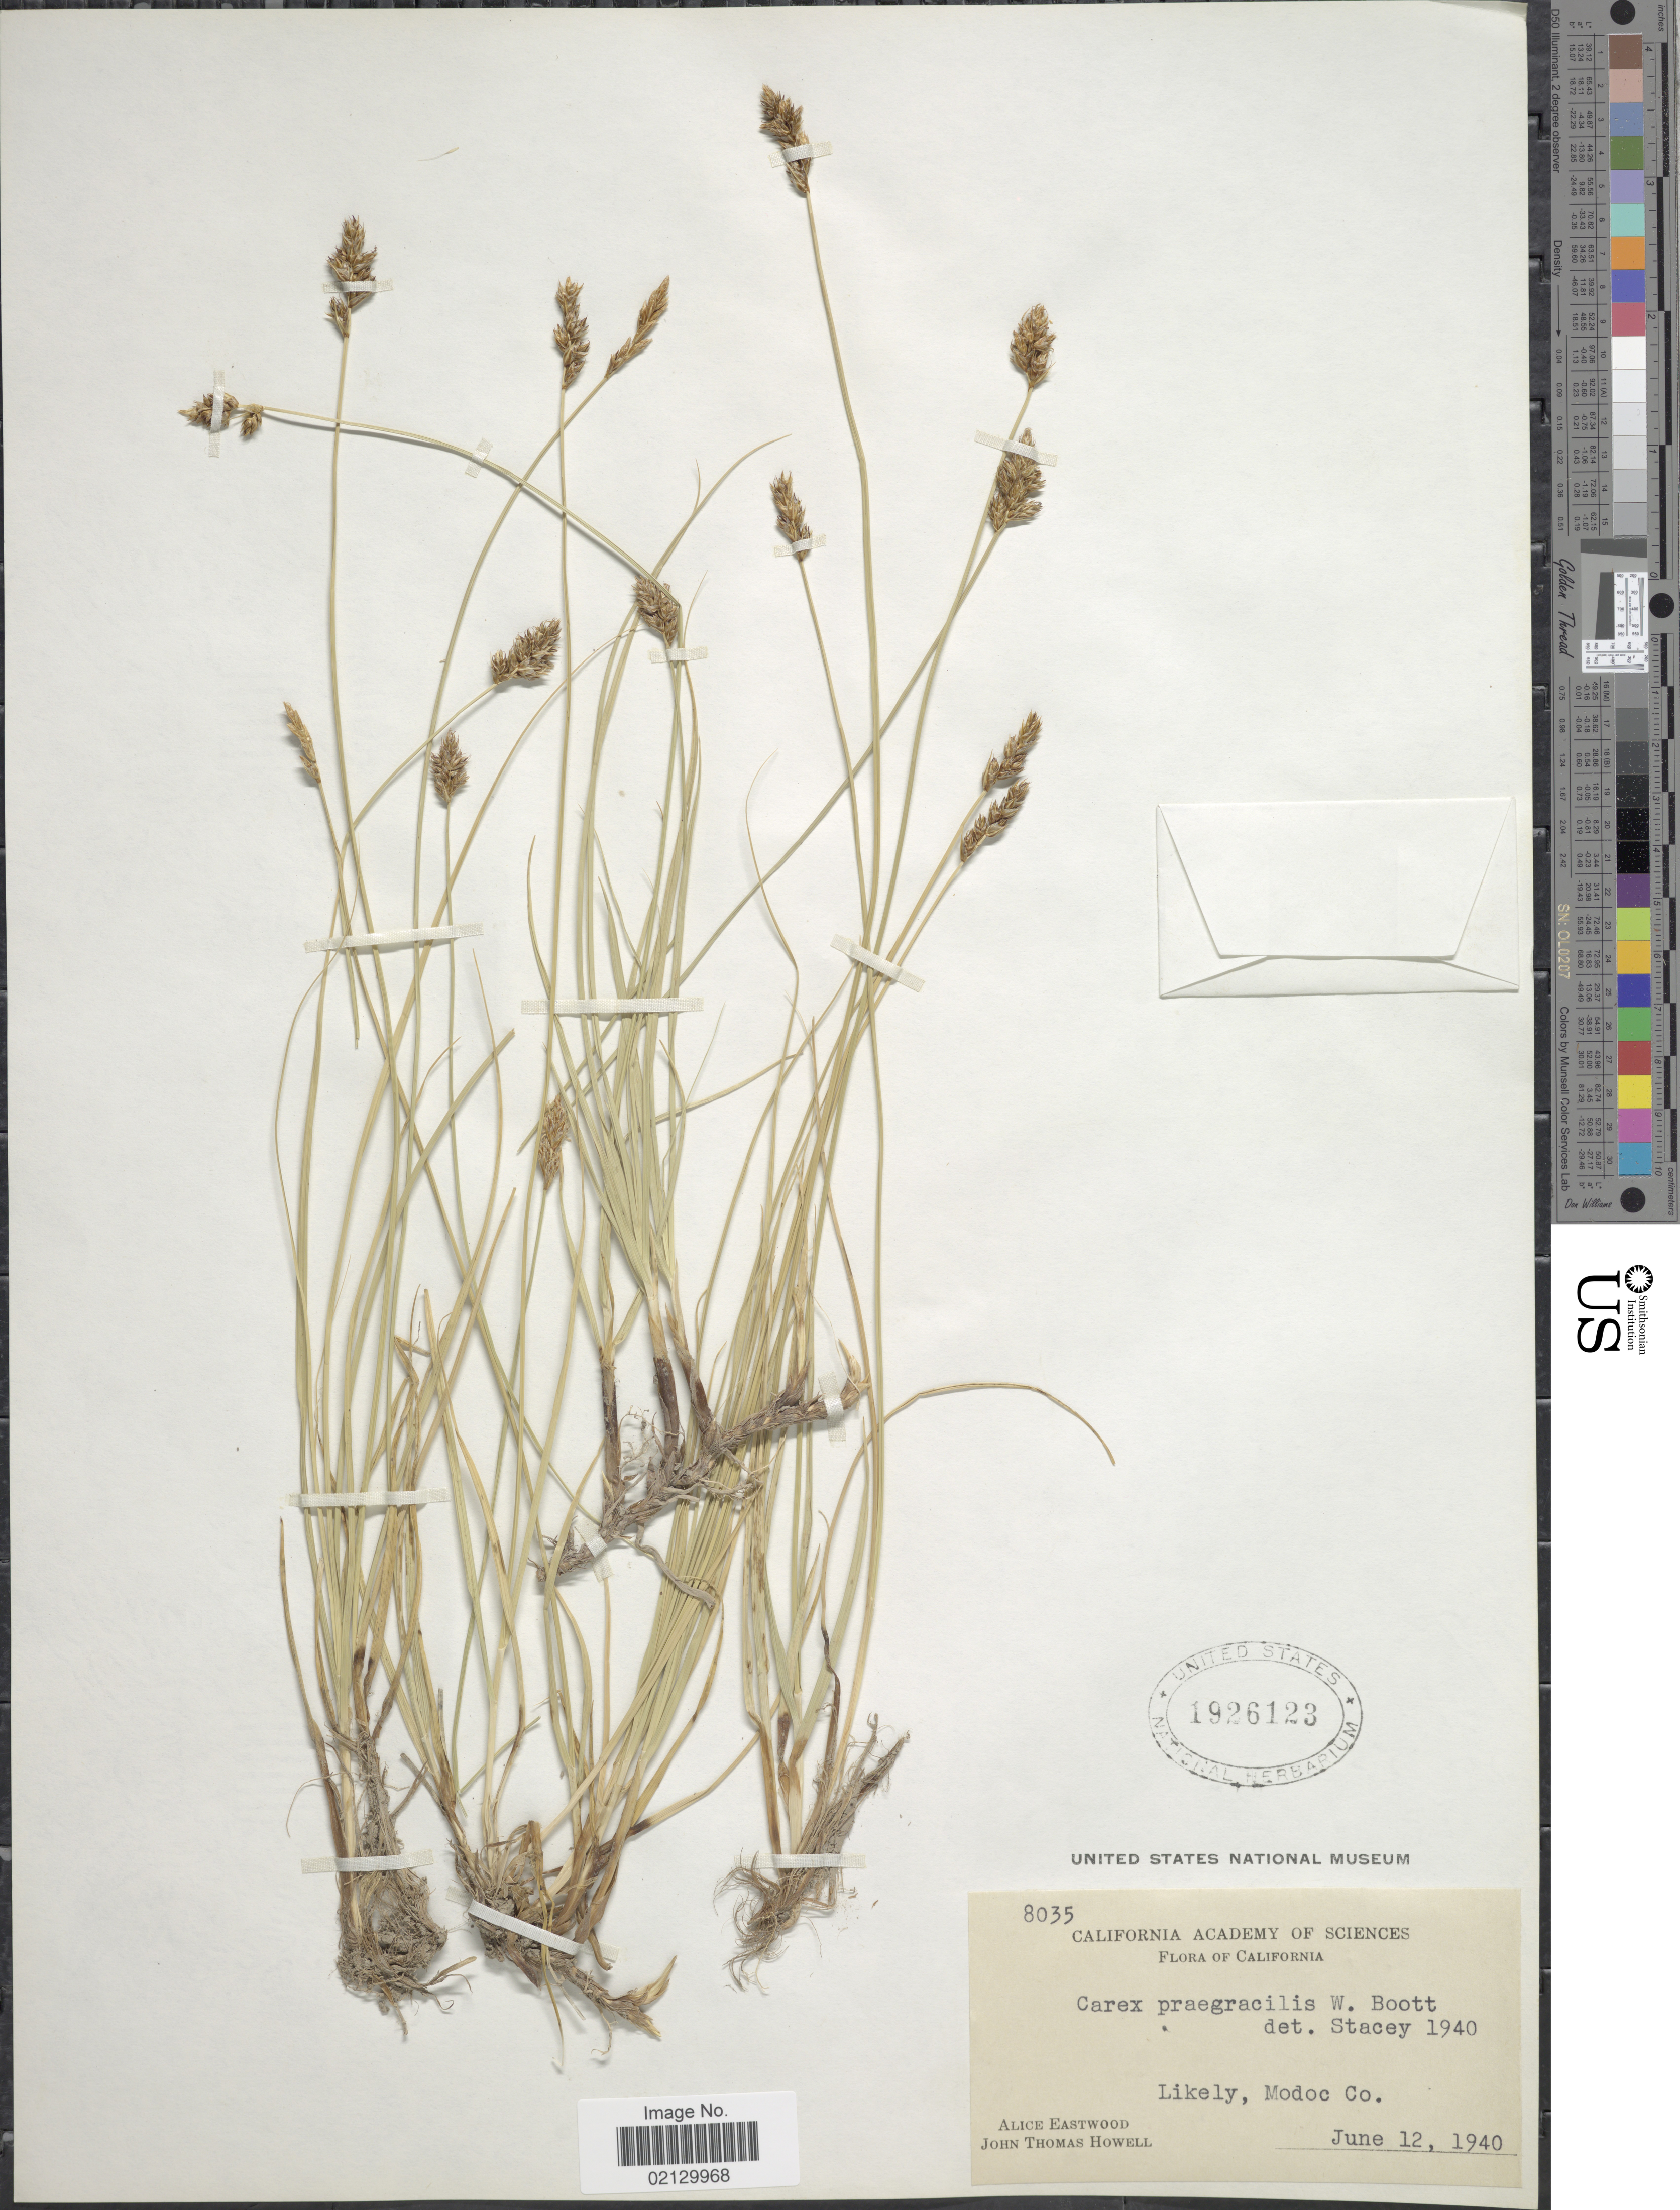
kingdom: Plantae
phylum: Tracheophyta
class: Liliopsida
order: Poales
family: Cyperaceae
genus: Carex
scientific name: Carex praegracilis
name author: W. Boott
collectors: A. Eastwood & J. T. Howell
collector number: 8035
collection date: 1940-06-12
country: United States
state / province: California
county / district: Modoc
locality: Likely, Modoc Co.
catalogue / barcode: US 1926123